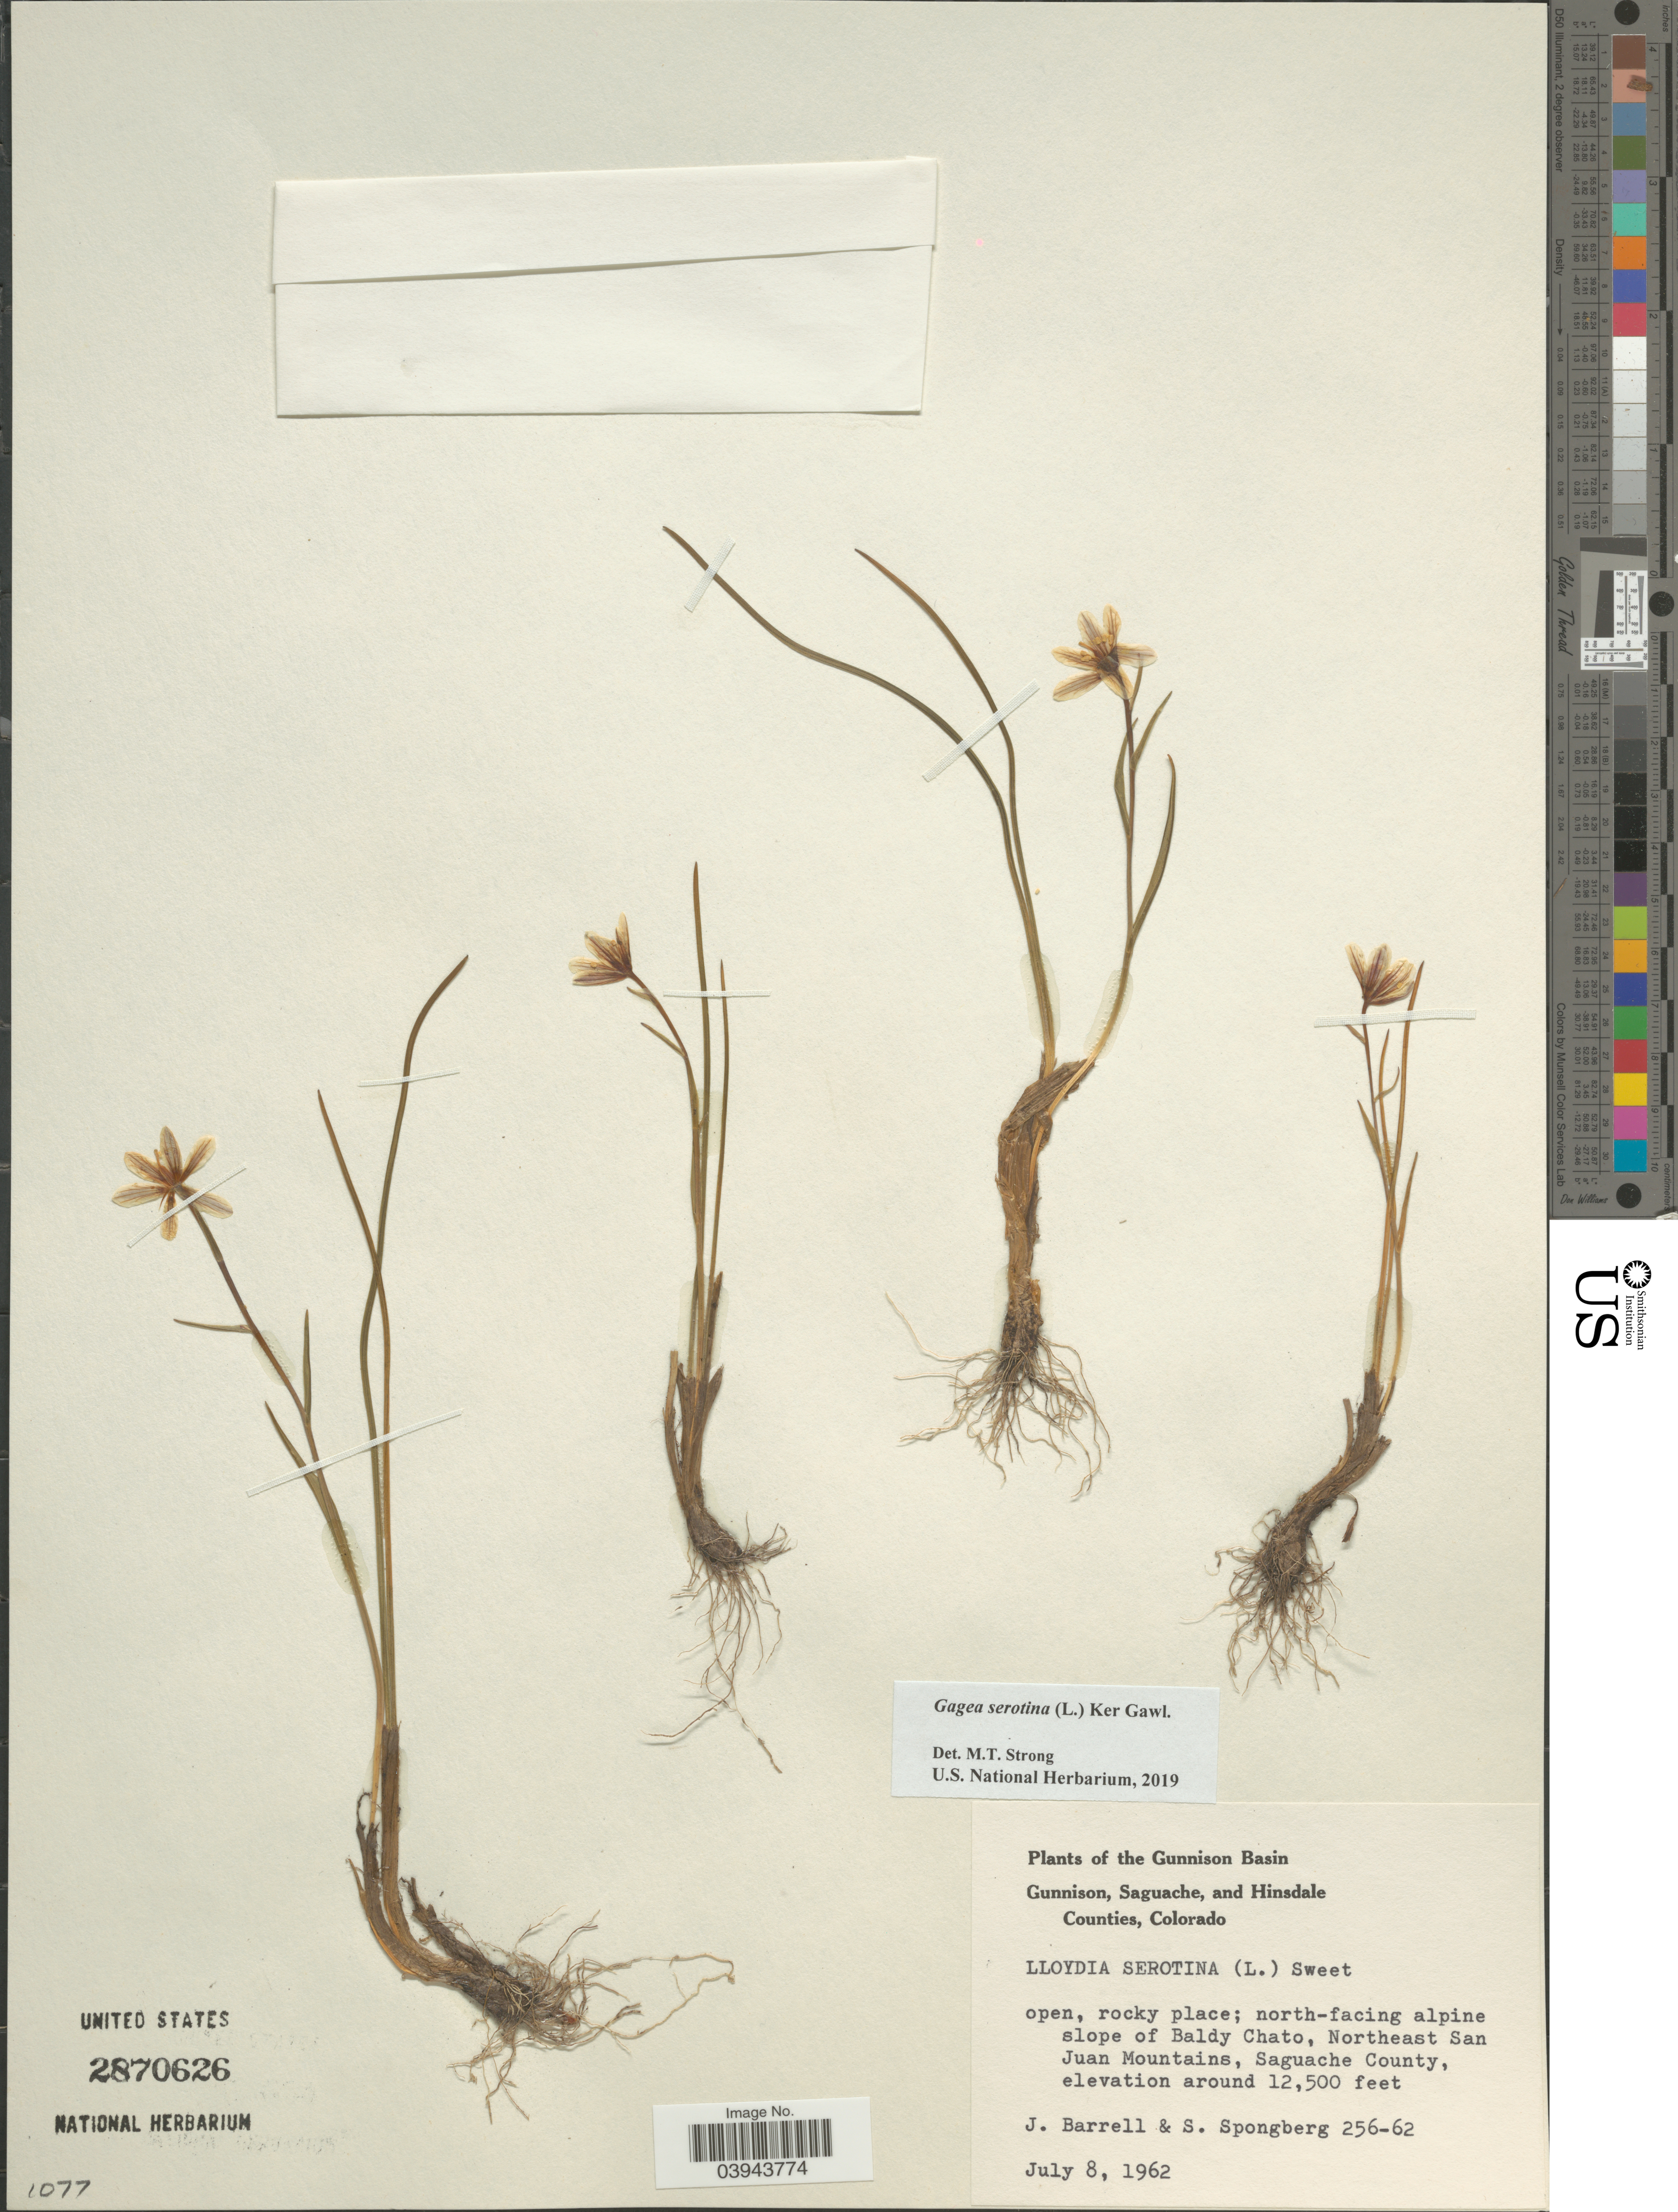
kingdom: Plantae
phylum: Tracheophyta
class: Liliopsida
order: Liliales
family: Liliaceae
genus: Lloydia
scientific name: Lloydia serotina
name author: (L.) Salisb. ex Rchb.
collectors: J. Barrell & S. A.Spongberg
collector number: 256-62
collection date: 1962-07-08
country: United States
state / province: Colorado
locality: The Gunnison Basin. North-facing alpine slope of Baldy Chato, Northeast San Juan Mountains, Saguache County.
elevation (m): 3810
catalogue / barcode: US 2870626